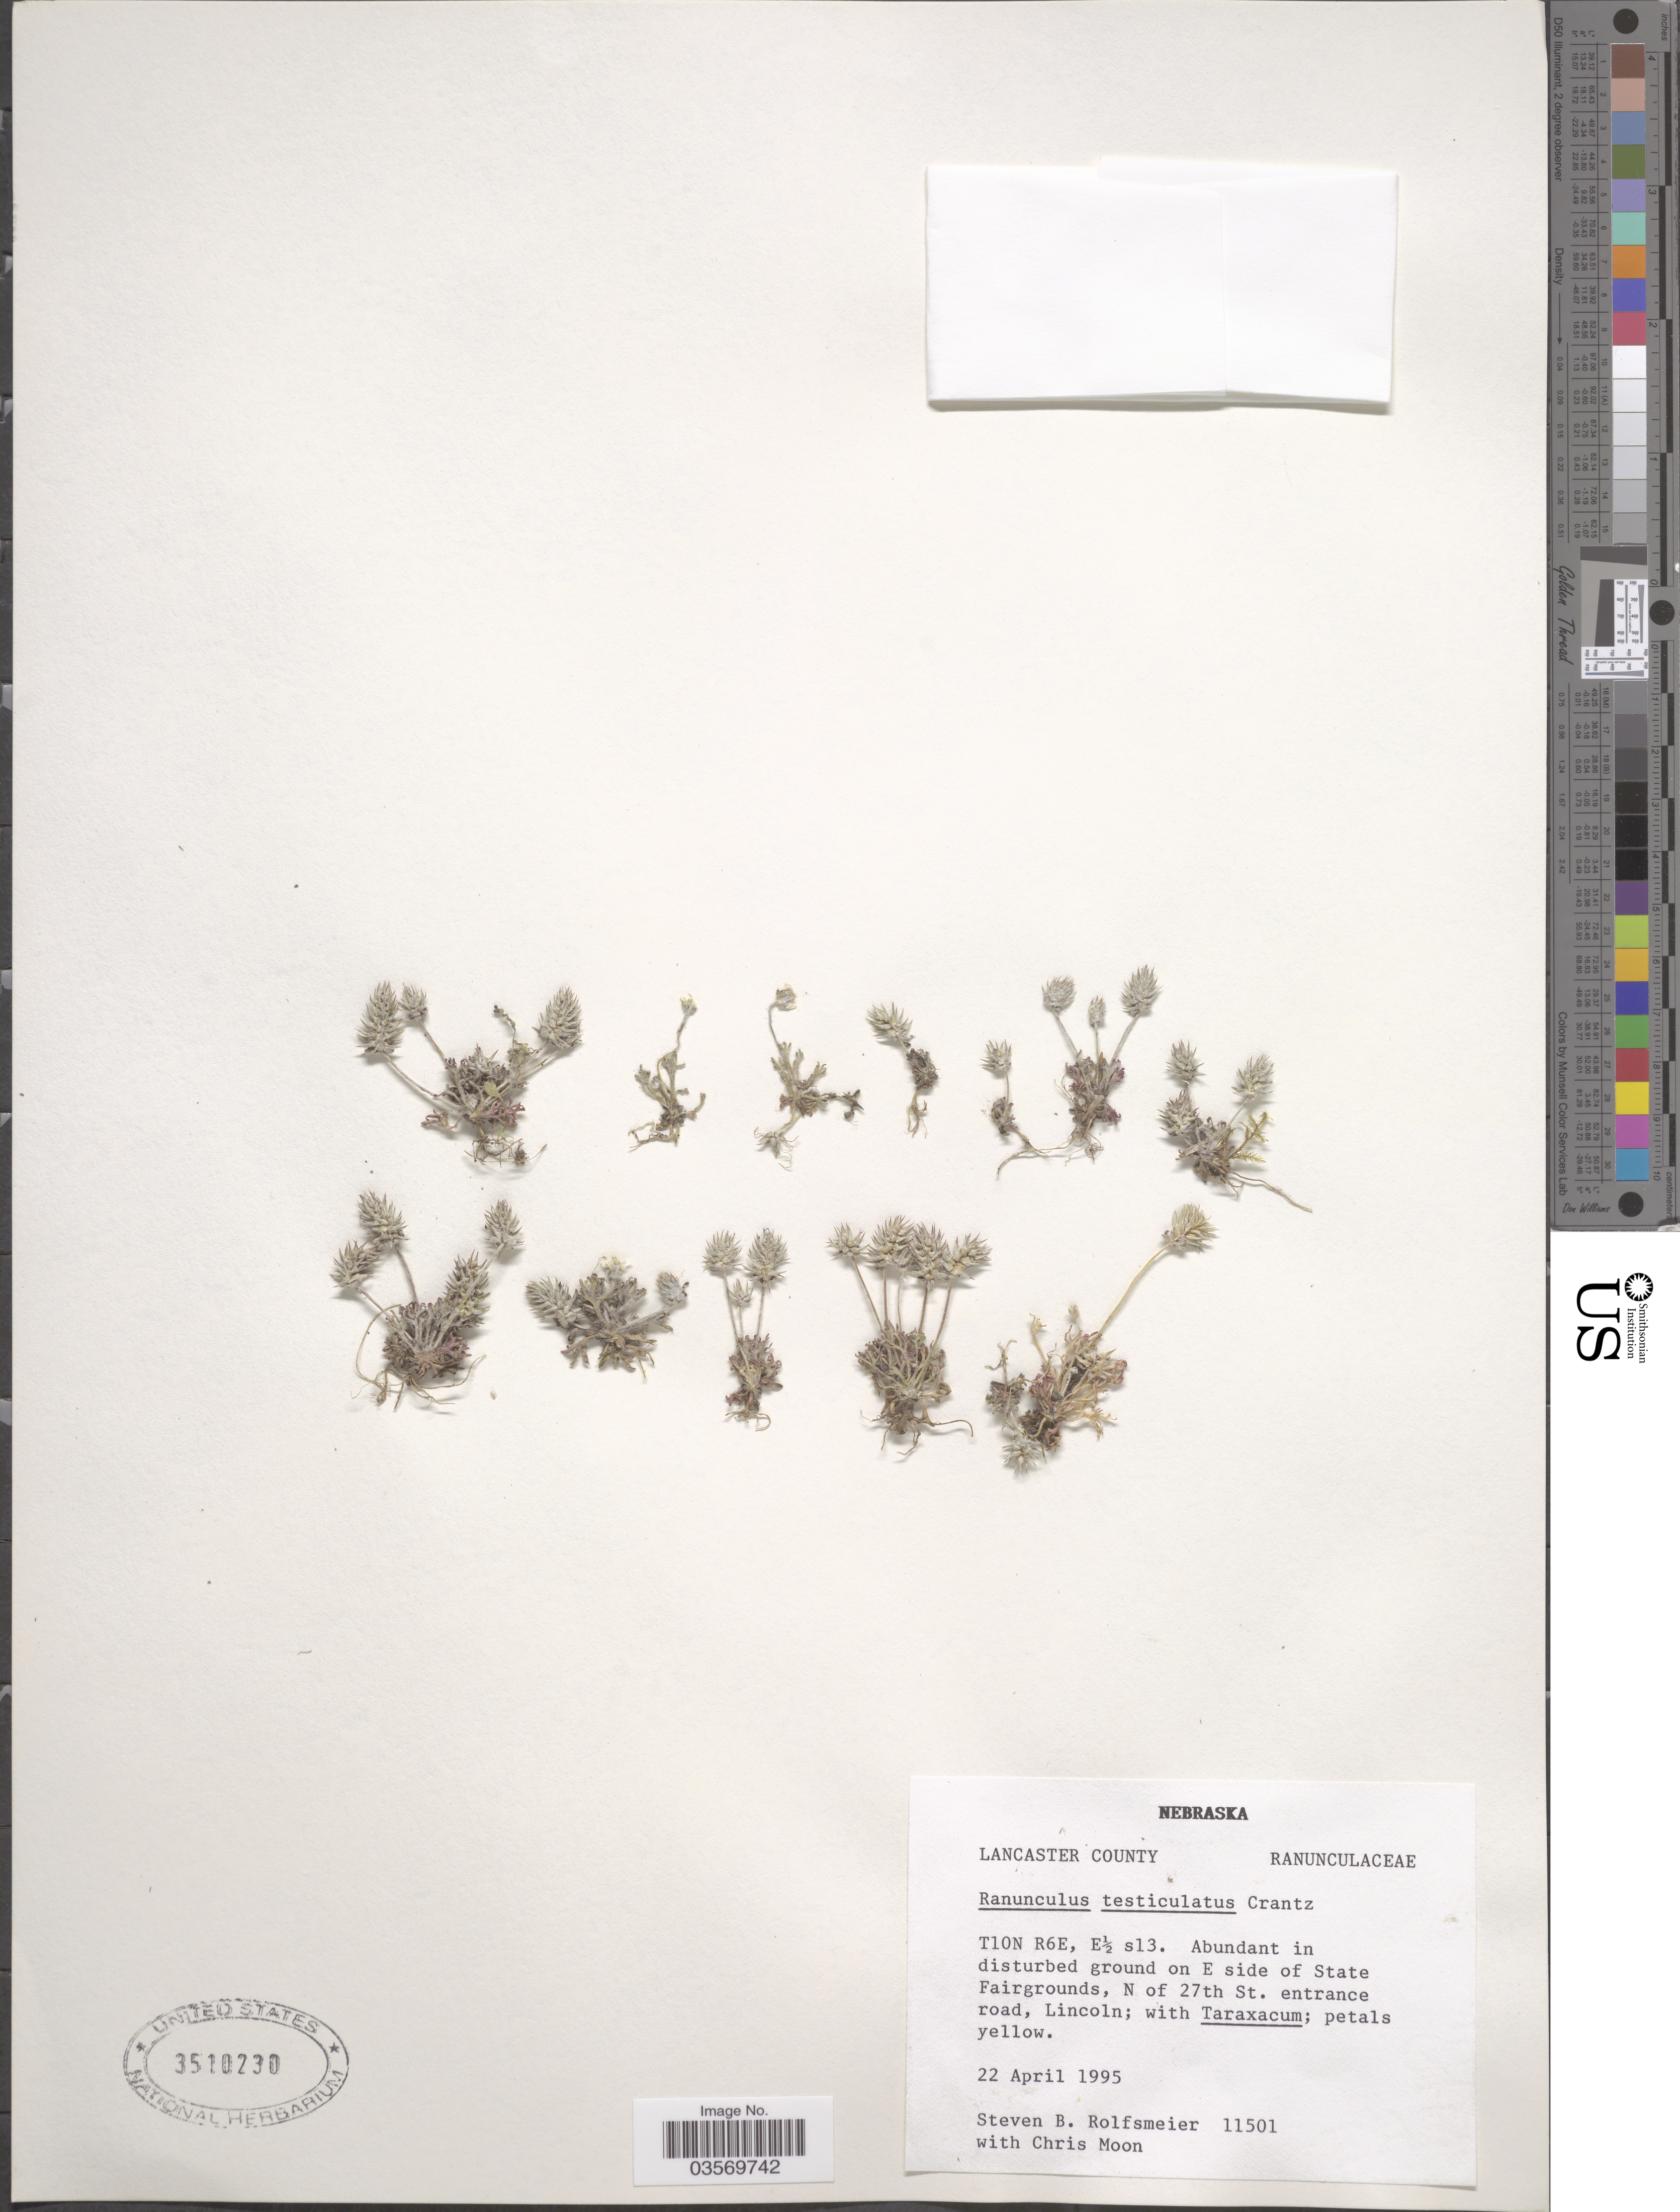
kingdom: Plantae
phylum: Tracheophyta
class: Magnoliopsida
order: Ranunculales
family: Ranunculaceae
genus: Ranunculus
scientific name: Ranunculus testiculatus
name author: Crantz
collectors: S. Rolfsmeier & C. Moon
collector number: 11501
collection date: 1995-04-22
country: United States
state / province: Nebraska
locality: Lancaster County. T10N R6E, E½ s13. Abundant in disturbed ground on E side of State Fairgrounds, N of 27th St. entrace road, Lincoln.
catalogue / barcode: US 3510230